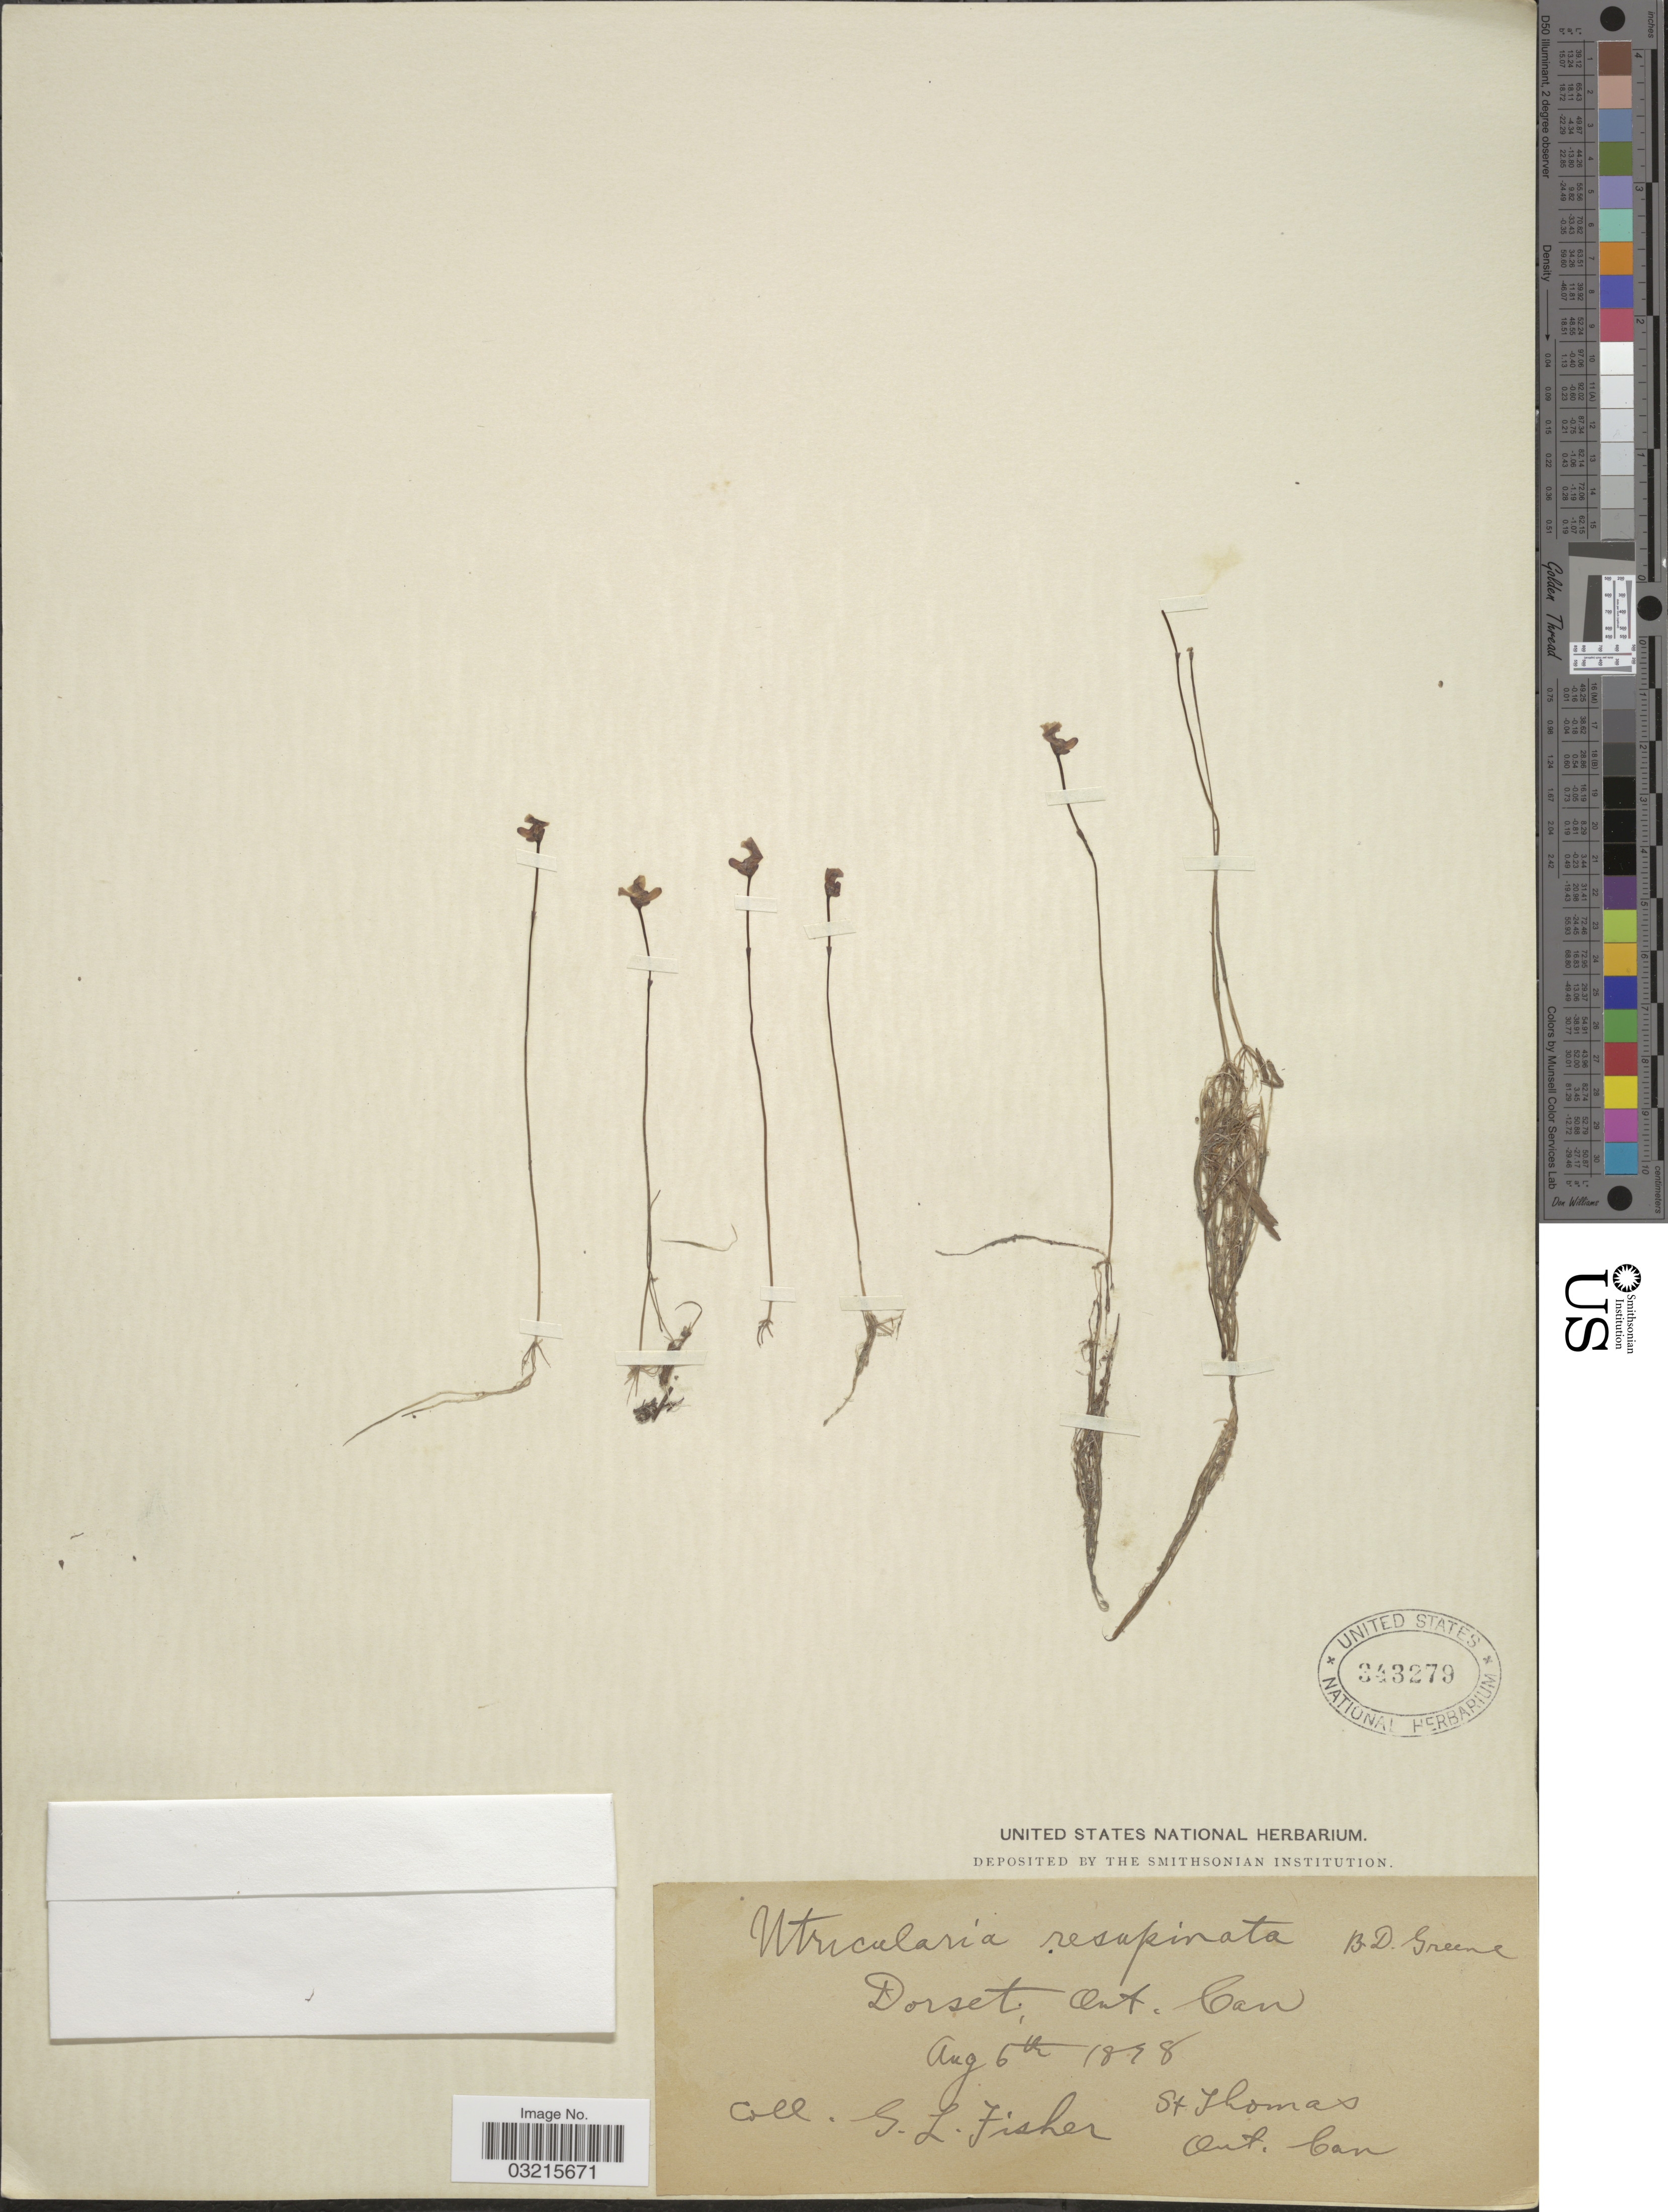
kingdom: Plantae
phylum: Tracheophyta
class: Magnoliopsida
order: Lamiales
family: Lentibulariaceae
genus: Utricularia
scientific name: Utricularia resupinata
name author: B.D. Greene ex Bigelow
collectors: G. L. Fisher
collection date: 1878-08-06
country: Canada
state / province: Ontario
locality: Dorset, St. Thomas.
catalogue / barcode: US 343279